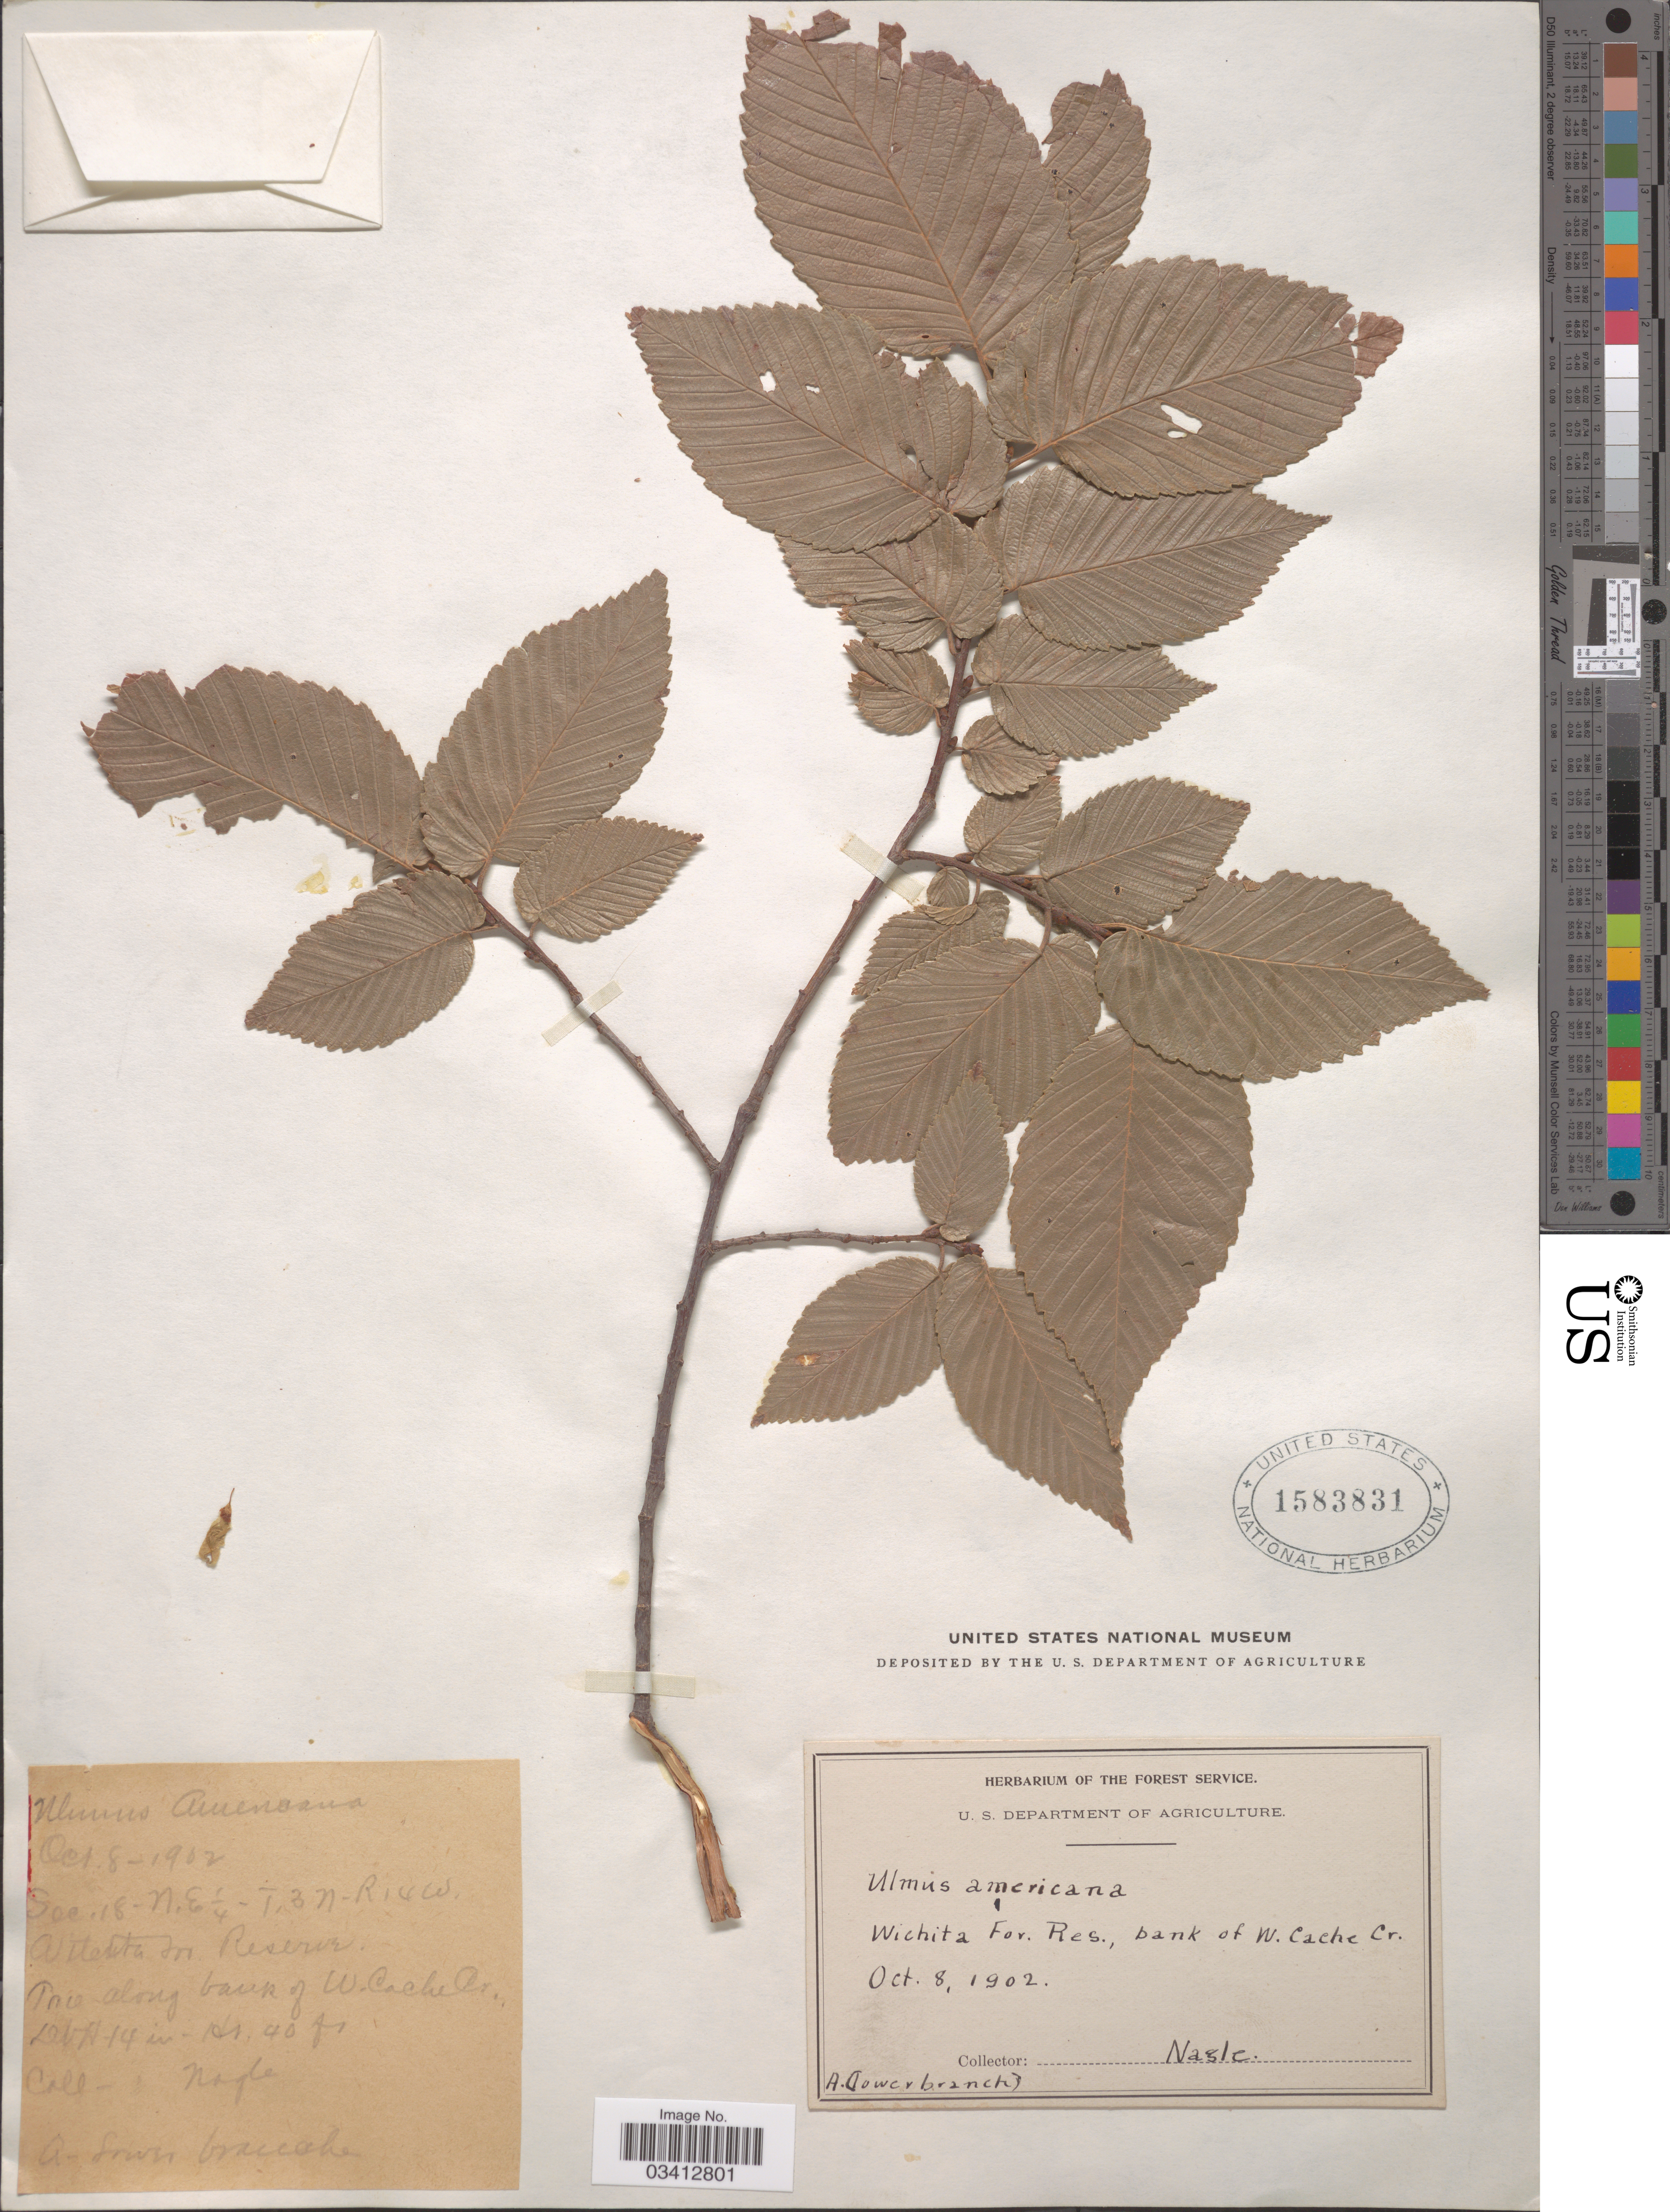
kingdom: Plantae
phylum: Tracheophyta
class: Magnoliopsida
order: Rosales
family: Ulmaceae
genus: Ulmus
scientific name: Ulmus americana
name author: L.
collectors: Nagle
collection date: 1902-10-08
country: United States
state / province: Oklahoma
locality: Wichita For. Res., bank of W. Cache Cr. Sec. 18-N.E¼-T.3N-R14W.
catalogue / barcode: US 1583831